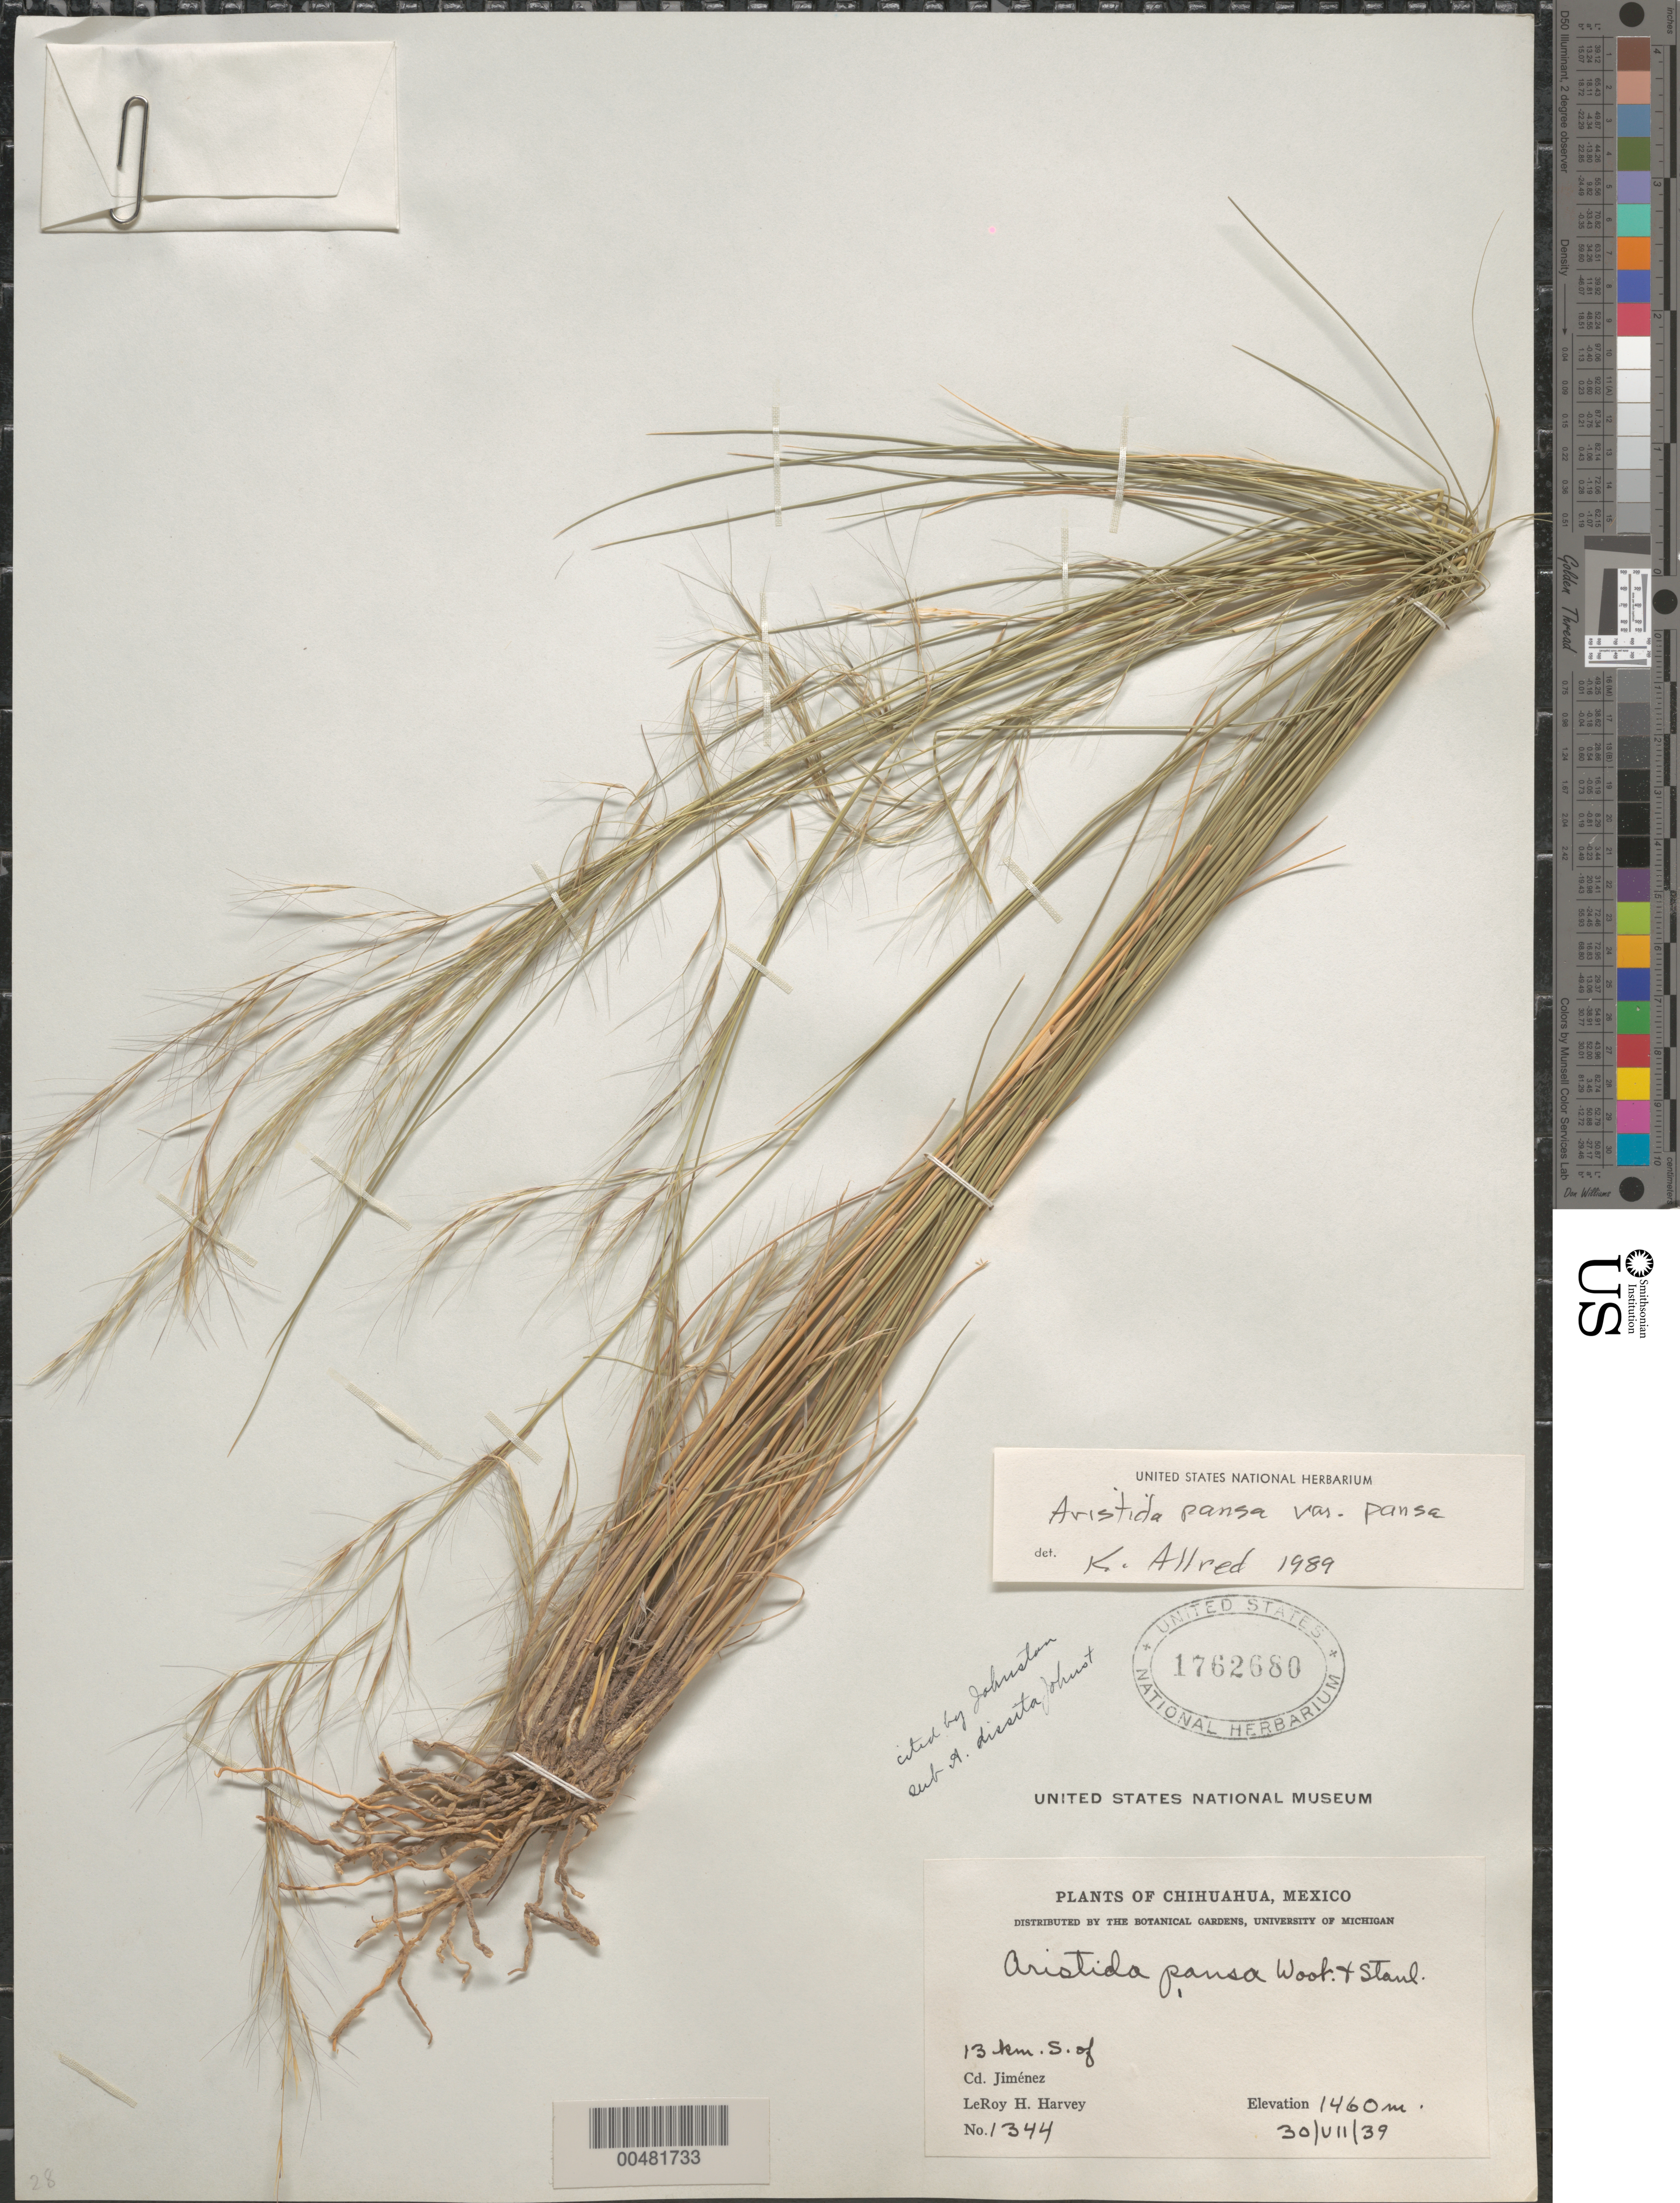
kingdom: Plantae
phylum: Tracheophyta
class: Liliopsida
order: Poales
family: Poaceae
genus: Aristida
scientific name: Aristida pansa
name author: Wooton & Standl.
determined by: Allred, K.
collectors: L. H. Harvey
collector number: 1344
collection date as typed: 30 Jul 1939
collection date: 1939-07-30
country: Mexico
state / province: Chihuahua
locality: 13 km S of Cd. Jiménez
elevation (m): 1460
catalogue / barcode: US 1762680